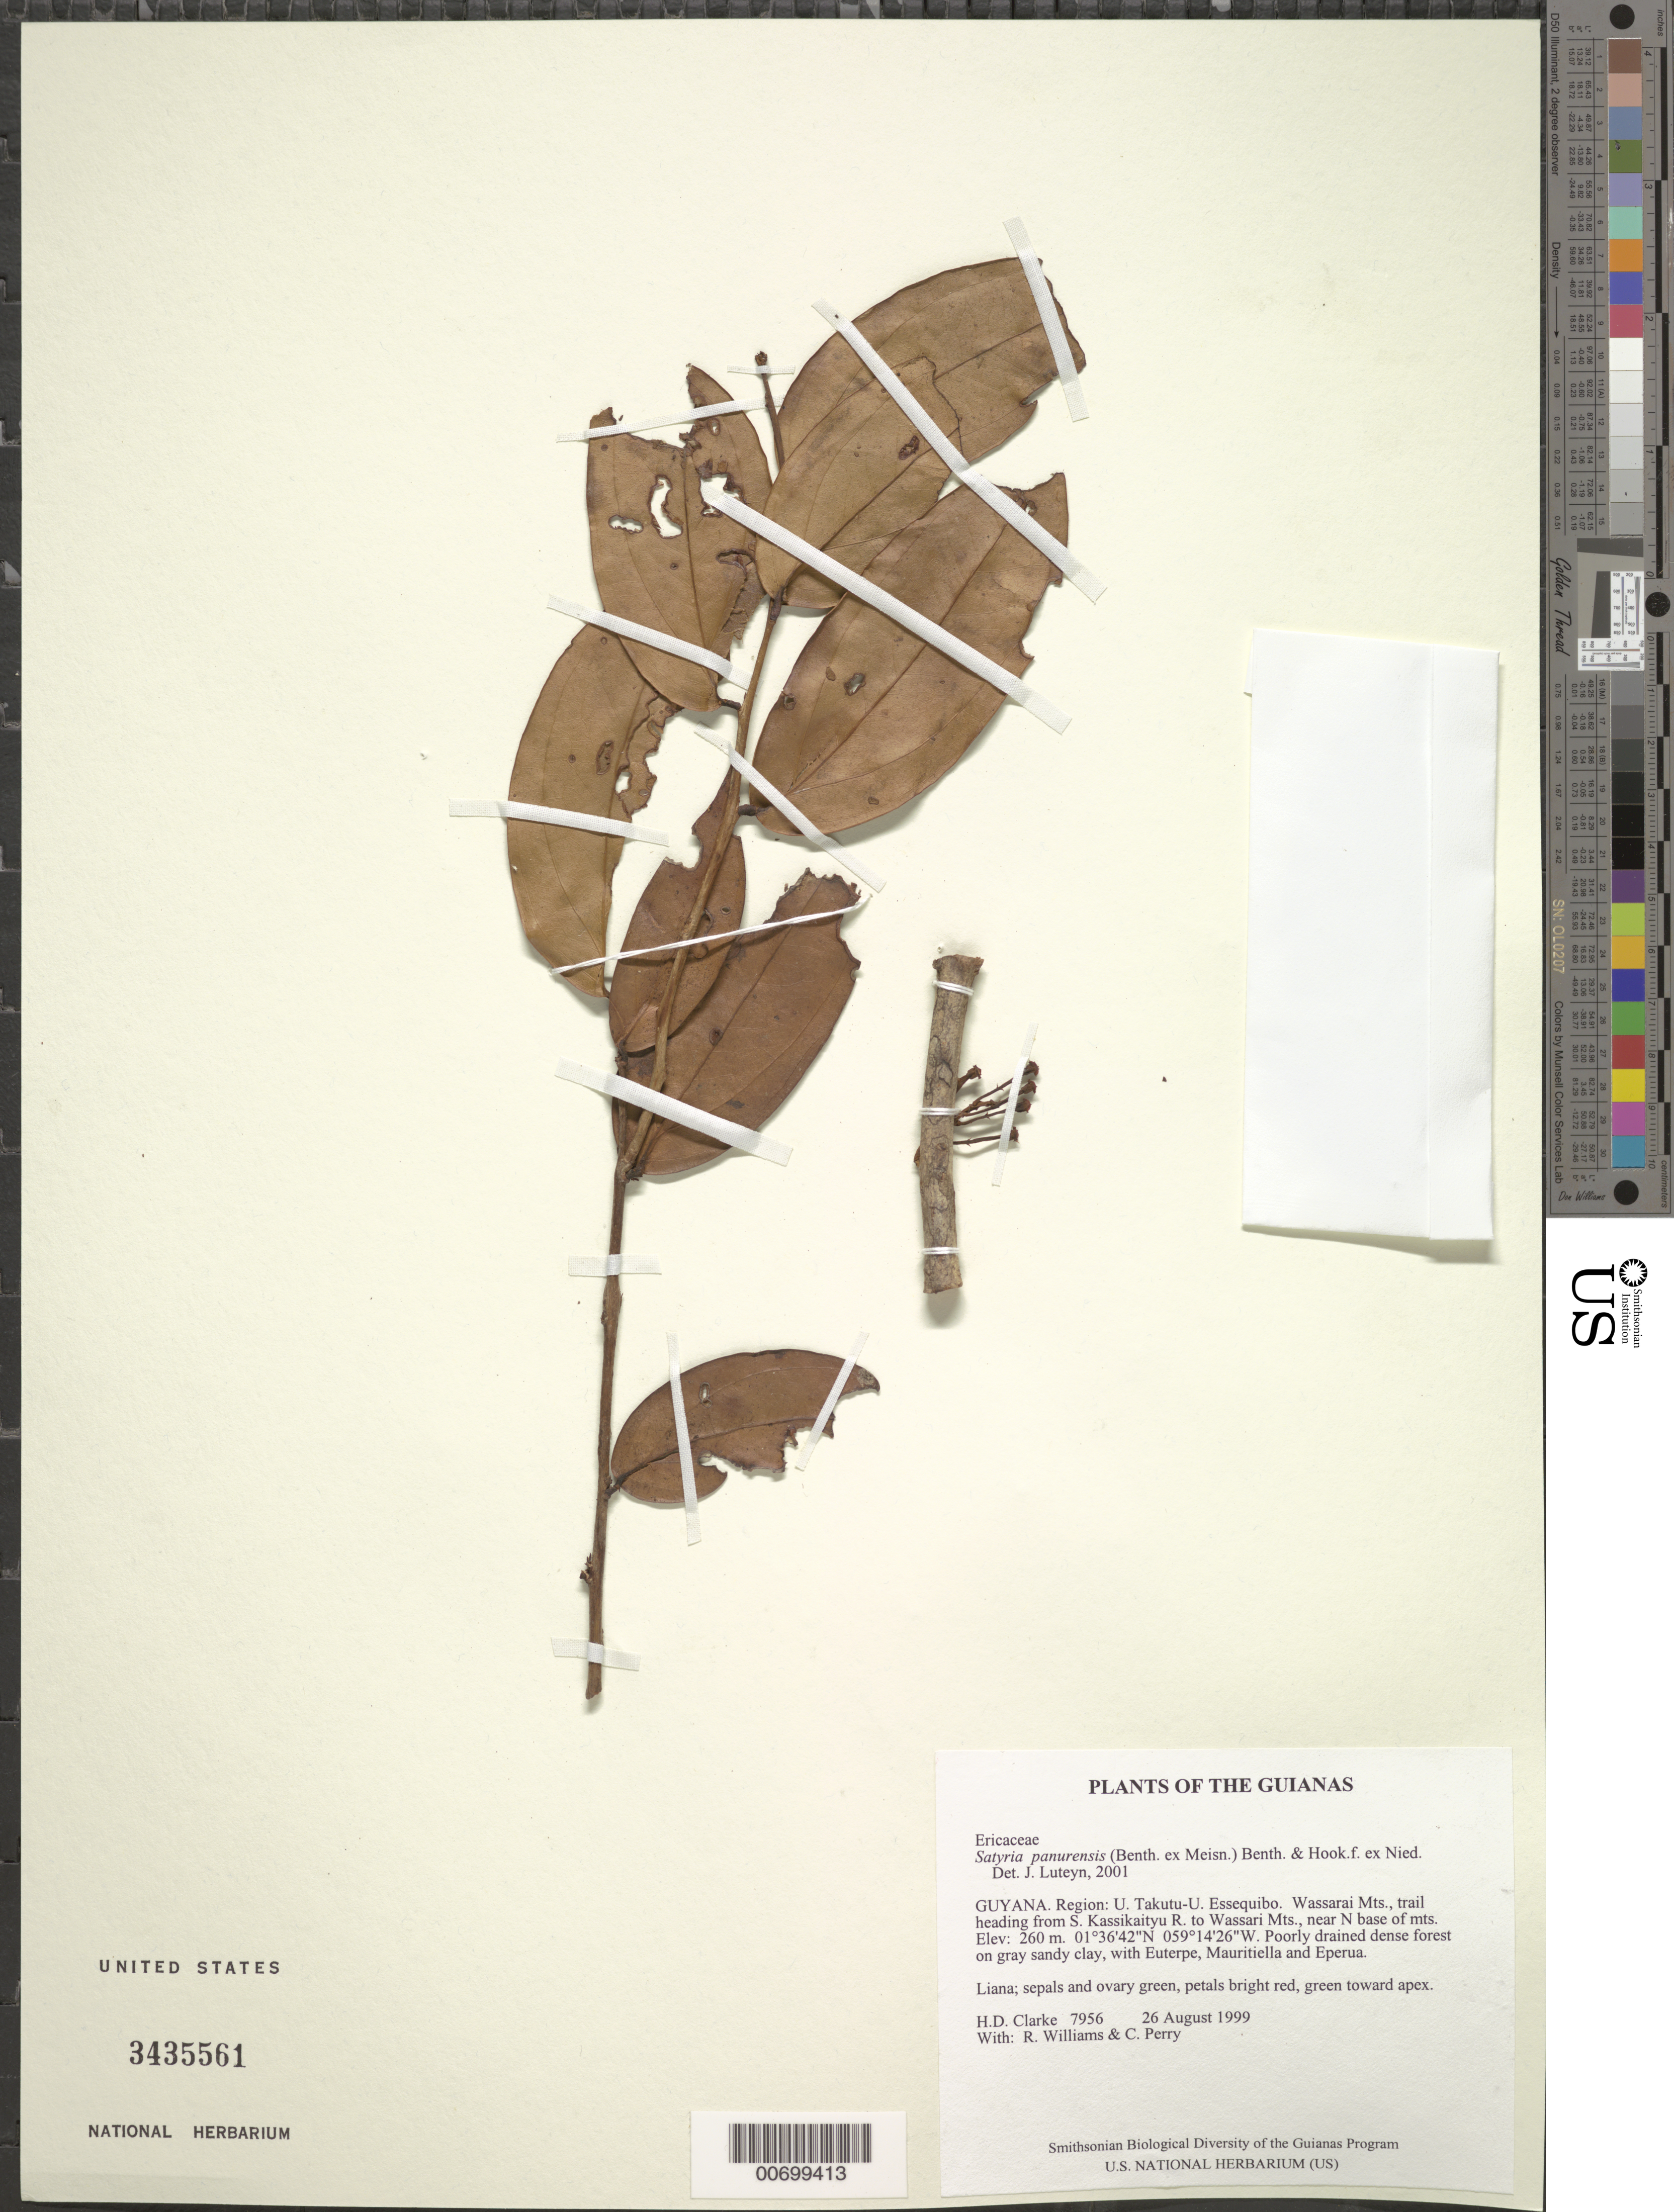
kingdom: Plantae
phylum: Tracheophyta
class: Magnoliopsida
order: Ericales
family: Ericaceae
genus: Satyria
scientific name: Satyria panurensis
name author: (Benth. ex Meisn.) Benth. & Hook. f. ex Nied.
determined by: Luteyn, J. L.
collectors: H. D. Clarke, R. Williams & C. Perry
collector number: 7956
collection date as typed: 26 August 1999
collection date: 1999-08-26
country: Guyana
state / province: U. Takutu-U. Essequibo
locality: Wassarai Mts., trail heading from S. Kassikaityu R. to Wassari Mts., near N base of mts.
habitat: Poorly drained dense forest on gray sandy clay, with Euterpe, Mauritiella and Eperua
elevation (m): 260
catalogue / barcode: US 3435561